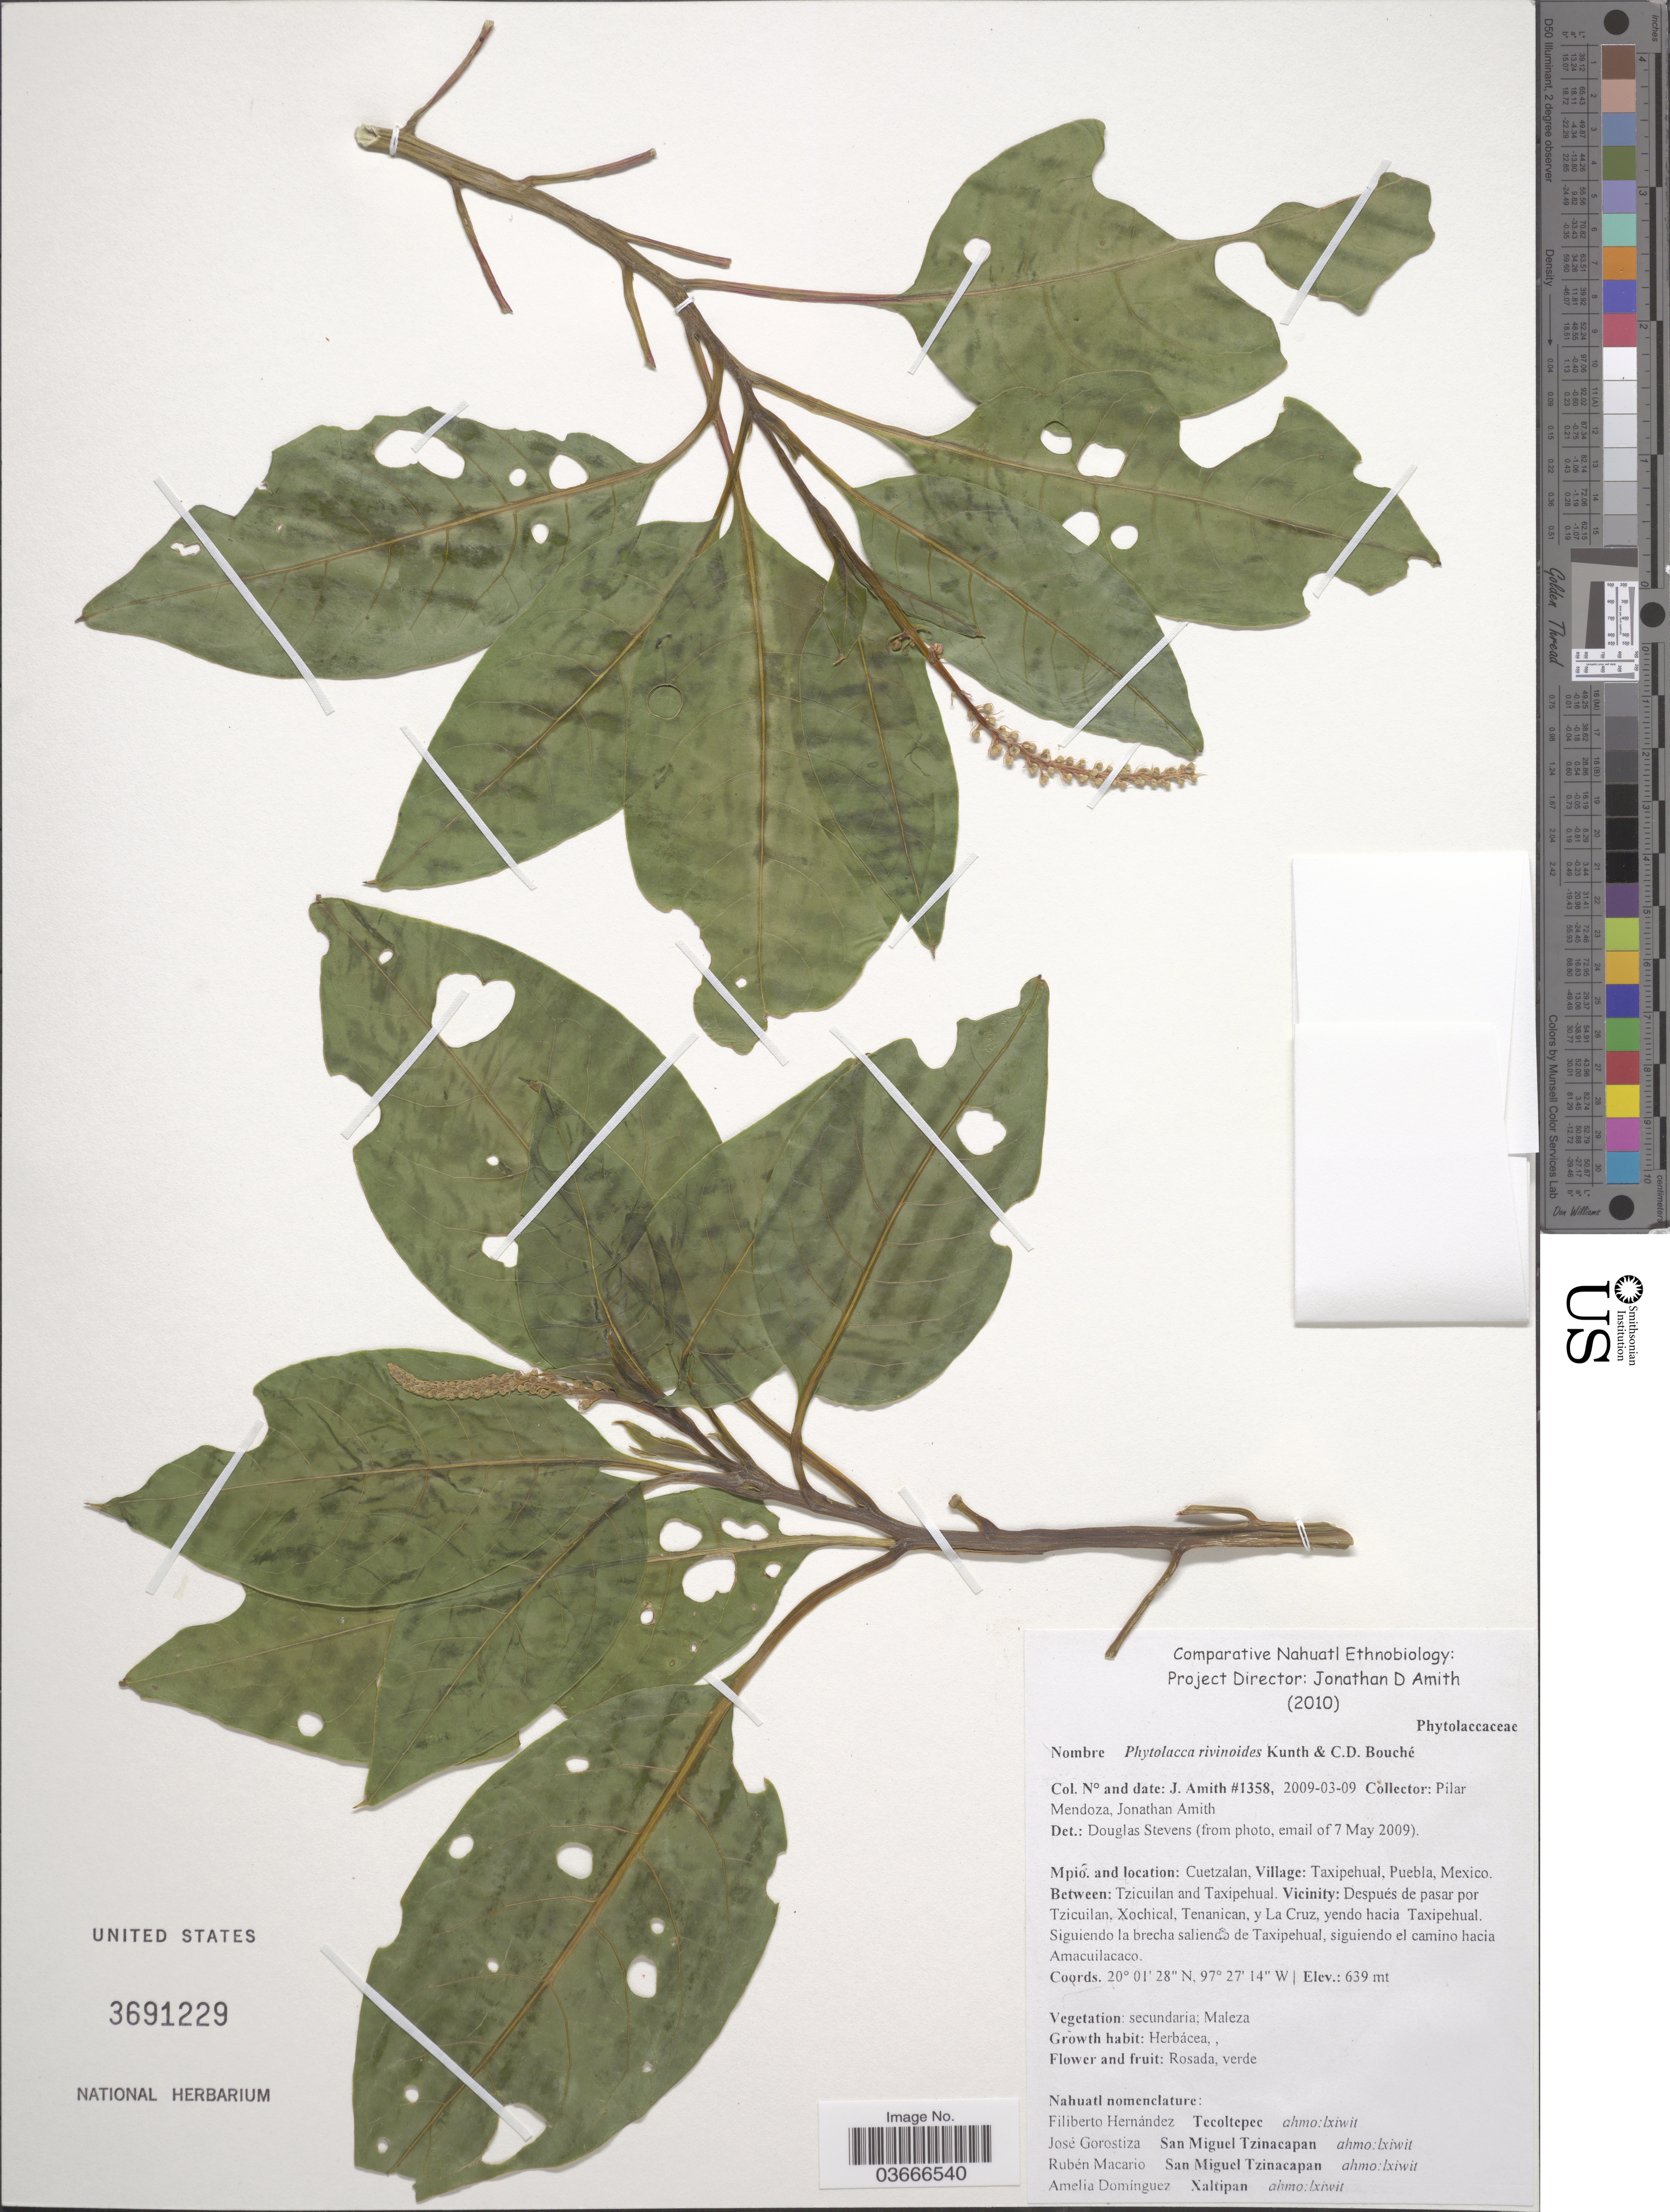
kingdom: Plantae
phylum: Tracheophyta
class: Magnoliopsida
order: Caryophyllales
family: Phytolaccaceae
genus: Phytolacca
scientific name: Phytolacca rivinoides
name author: Kunth & C.D. Bouché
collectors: J. D. Amith, P. Mendoza & J. D. Amith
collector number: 1358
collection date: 2009-03-09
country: Mexico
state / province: Puebla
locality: Mpio.: Cuetzalan, Village: Taxipehual. Between: Tzicuiland and Taxipehual. Vicinity: Después de pasar por Tzicuilan, Xochical, Tenanican, y La Cruz, yendo hacia Tazipehual.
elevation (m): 639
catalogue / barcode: US 3691229